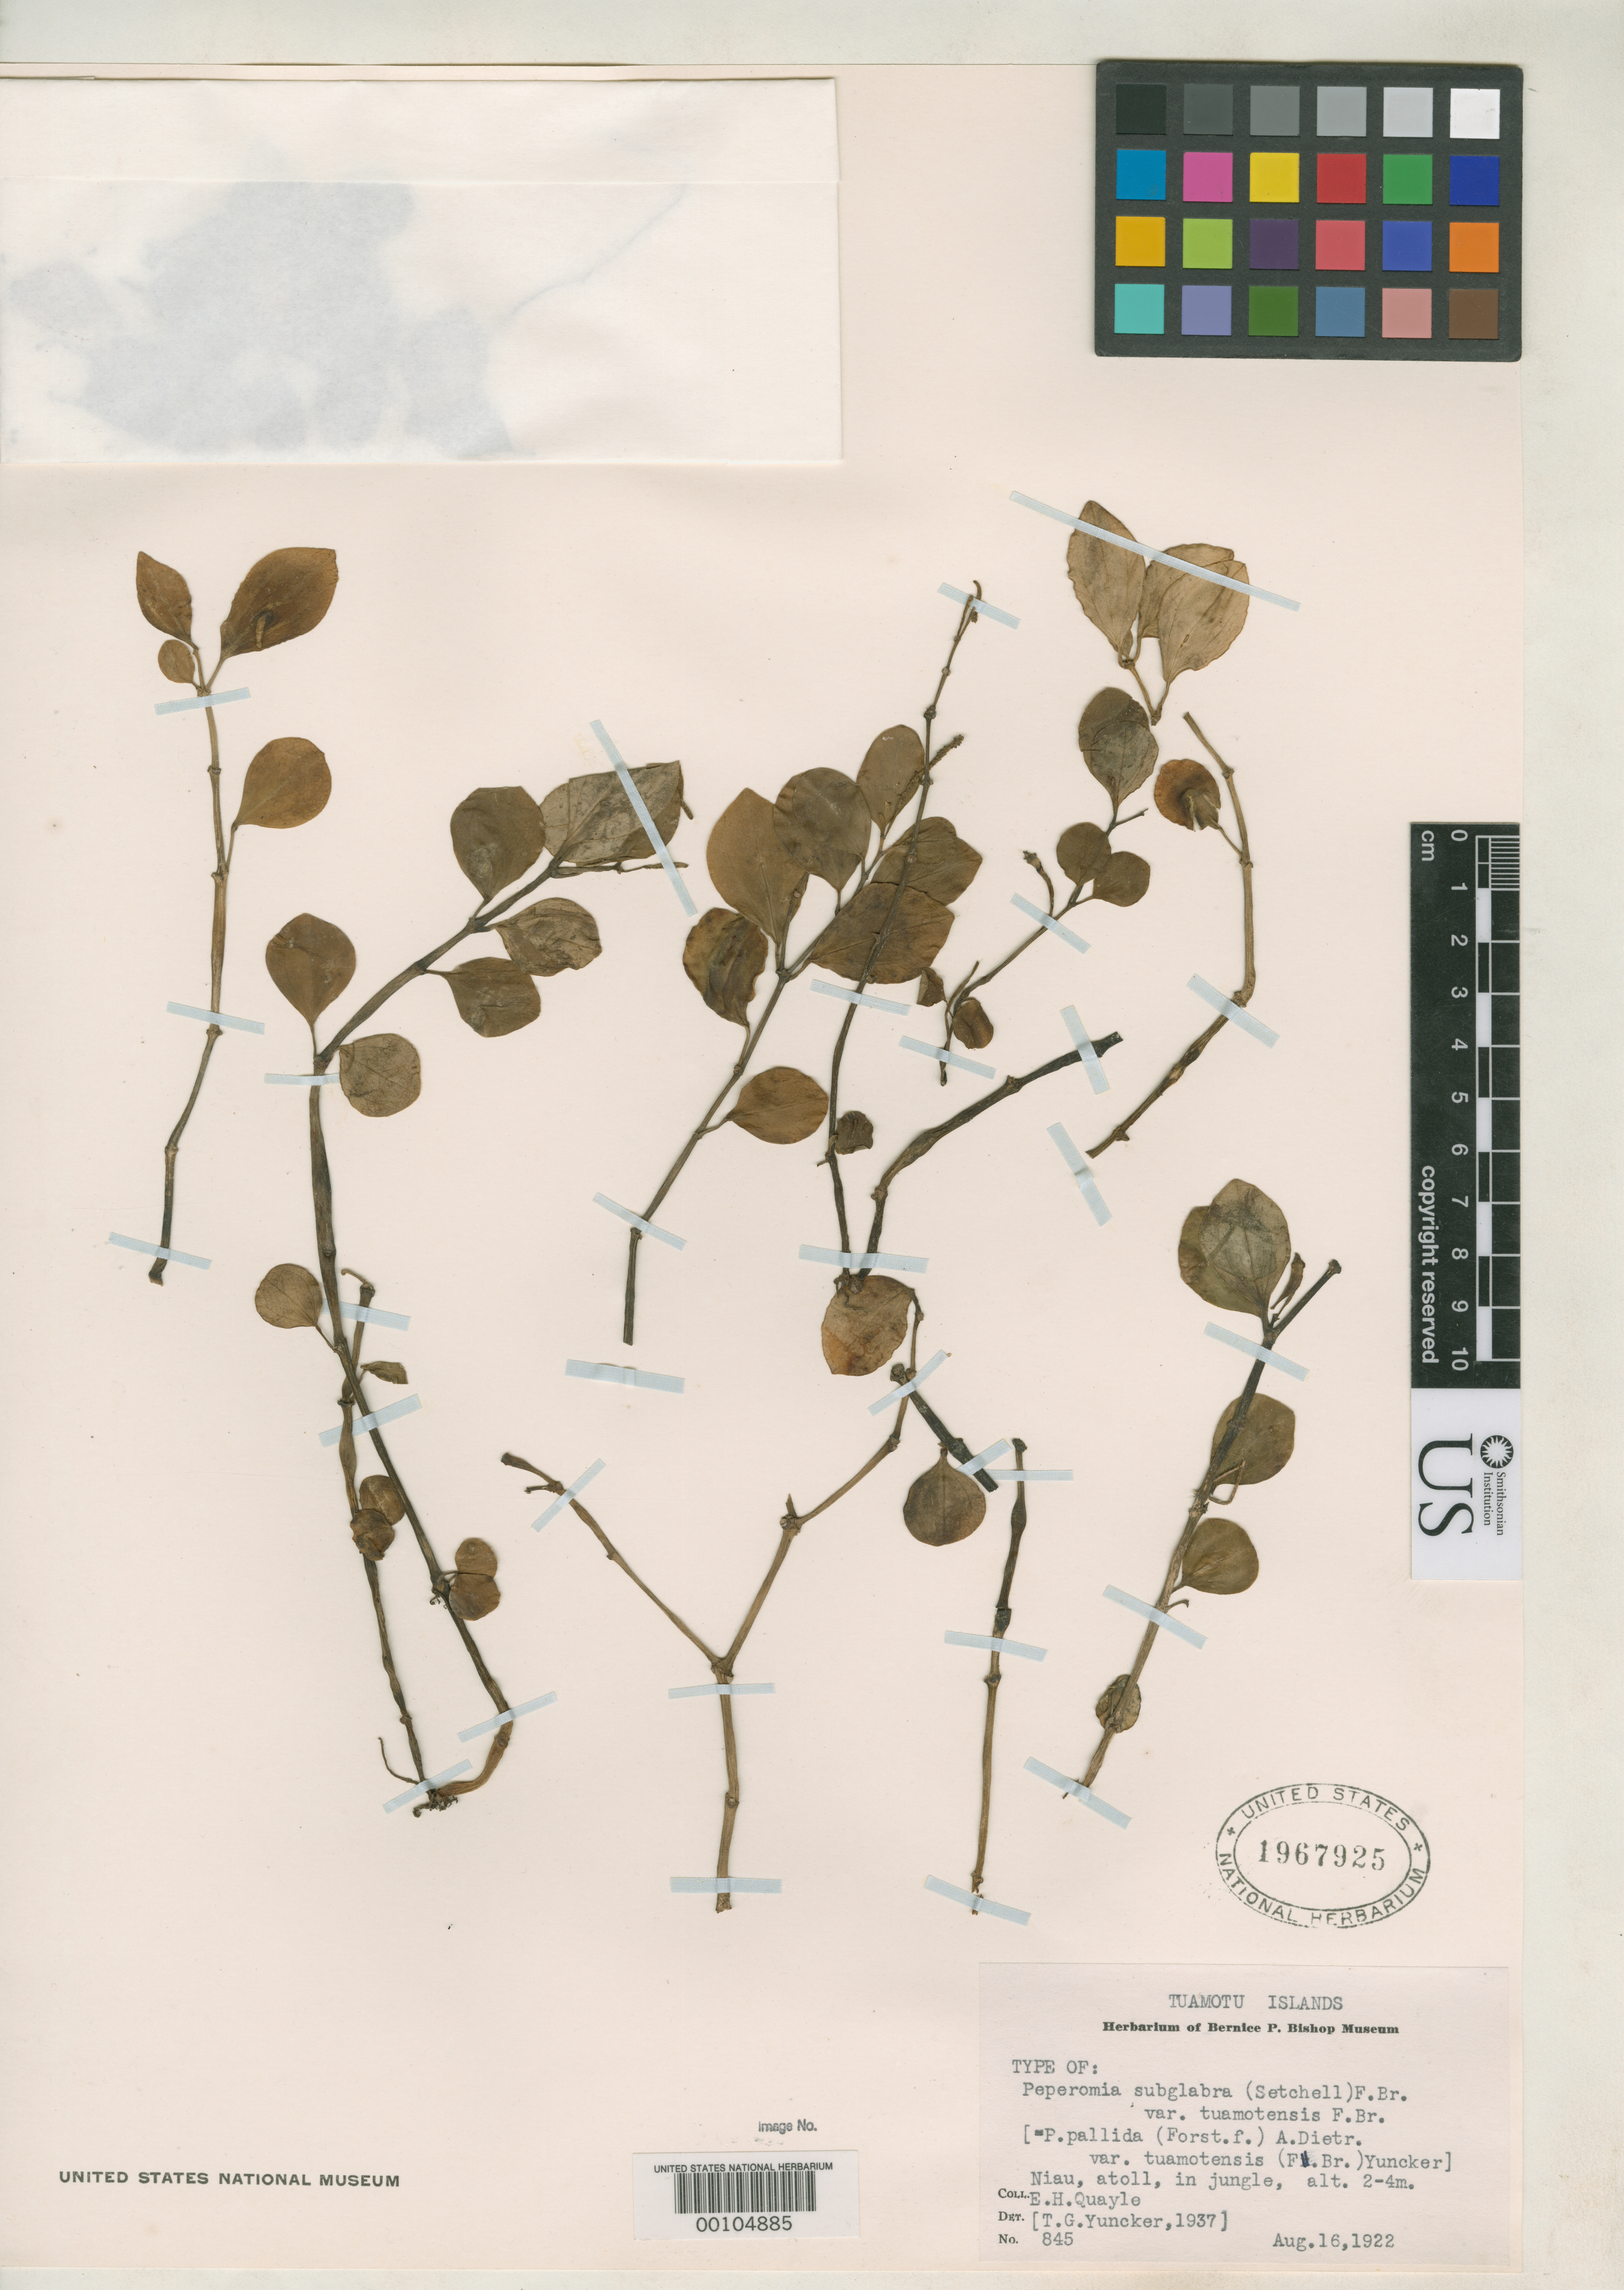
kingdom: Plantae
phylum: Tracheophyta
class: Magnoliopsida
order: Piperales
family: Piperaceae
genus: Peperomia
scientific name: Peperomia subglabra var. tuamotensis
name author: F. Br.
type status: Isotype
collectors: E. Quayle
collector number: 845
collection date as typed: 16 Aug 1922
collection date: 1922-08-16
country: French Polynesia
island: Niau Atoll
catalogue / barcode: US 1967925